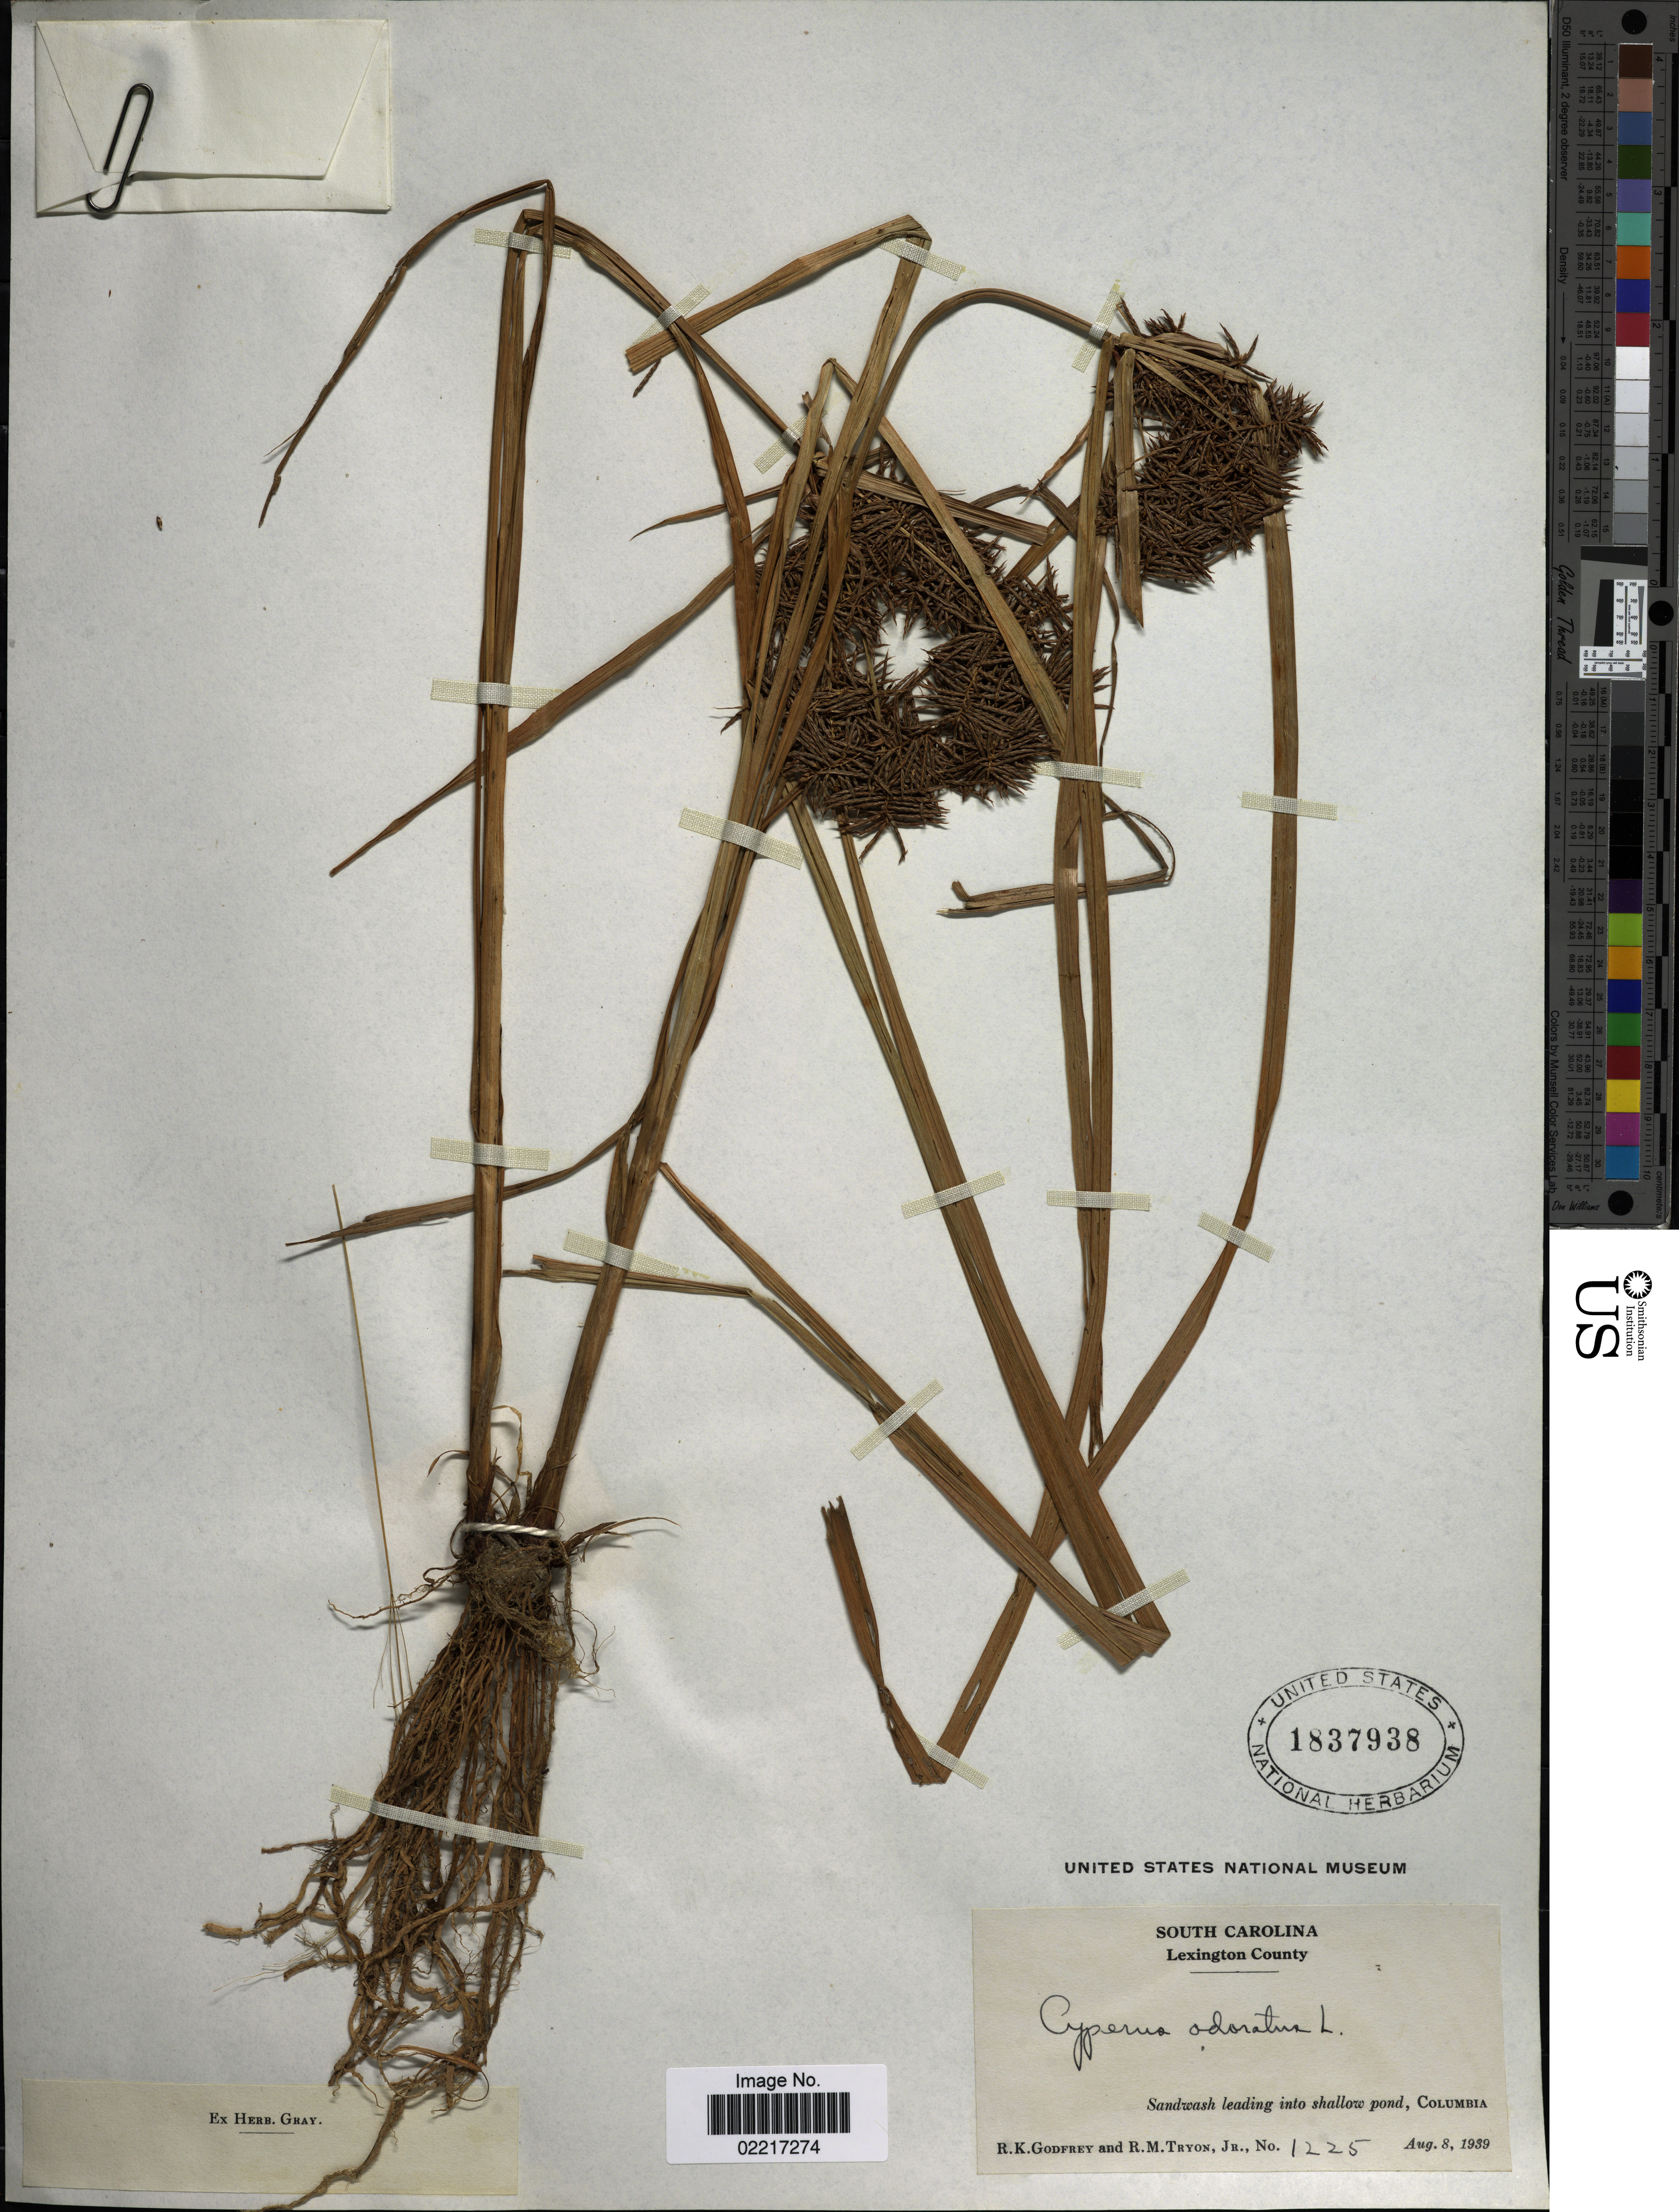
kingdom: Plantae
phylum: Tracheophyta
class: Liliopsida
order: Poales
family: Cyperaceae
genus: Cyperus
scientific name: Cyperus odoratus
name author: L.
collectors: R. K. Godfrey & R. M. Tryon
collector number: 1225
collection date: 1939-08-08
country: United States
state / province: South Carolina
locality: Lexington County, Columbia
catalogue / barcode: US 1837938